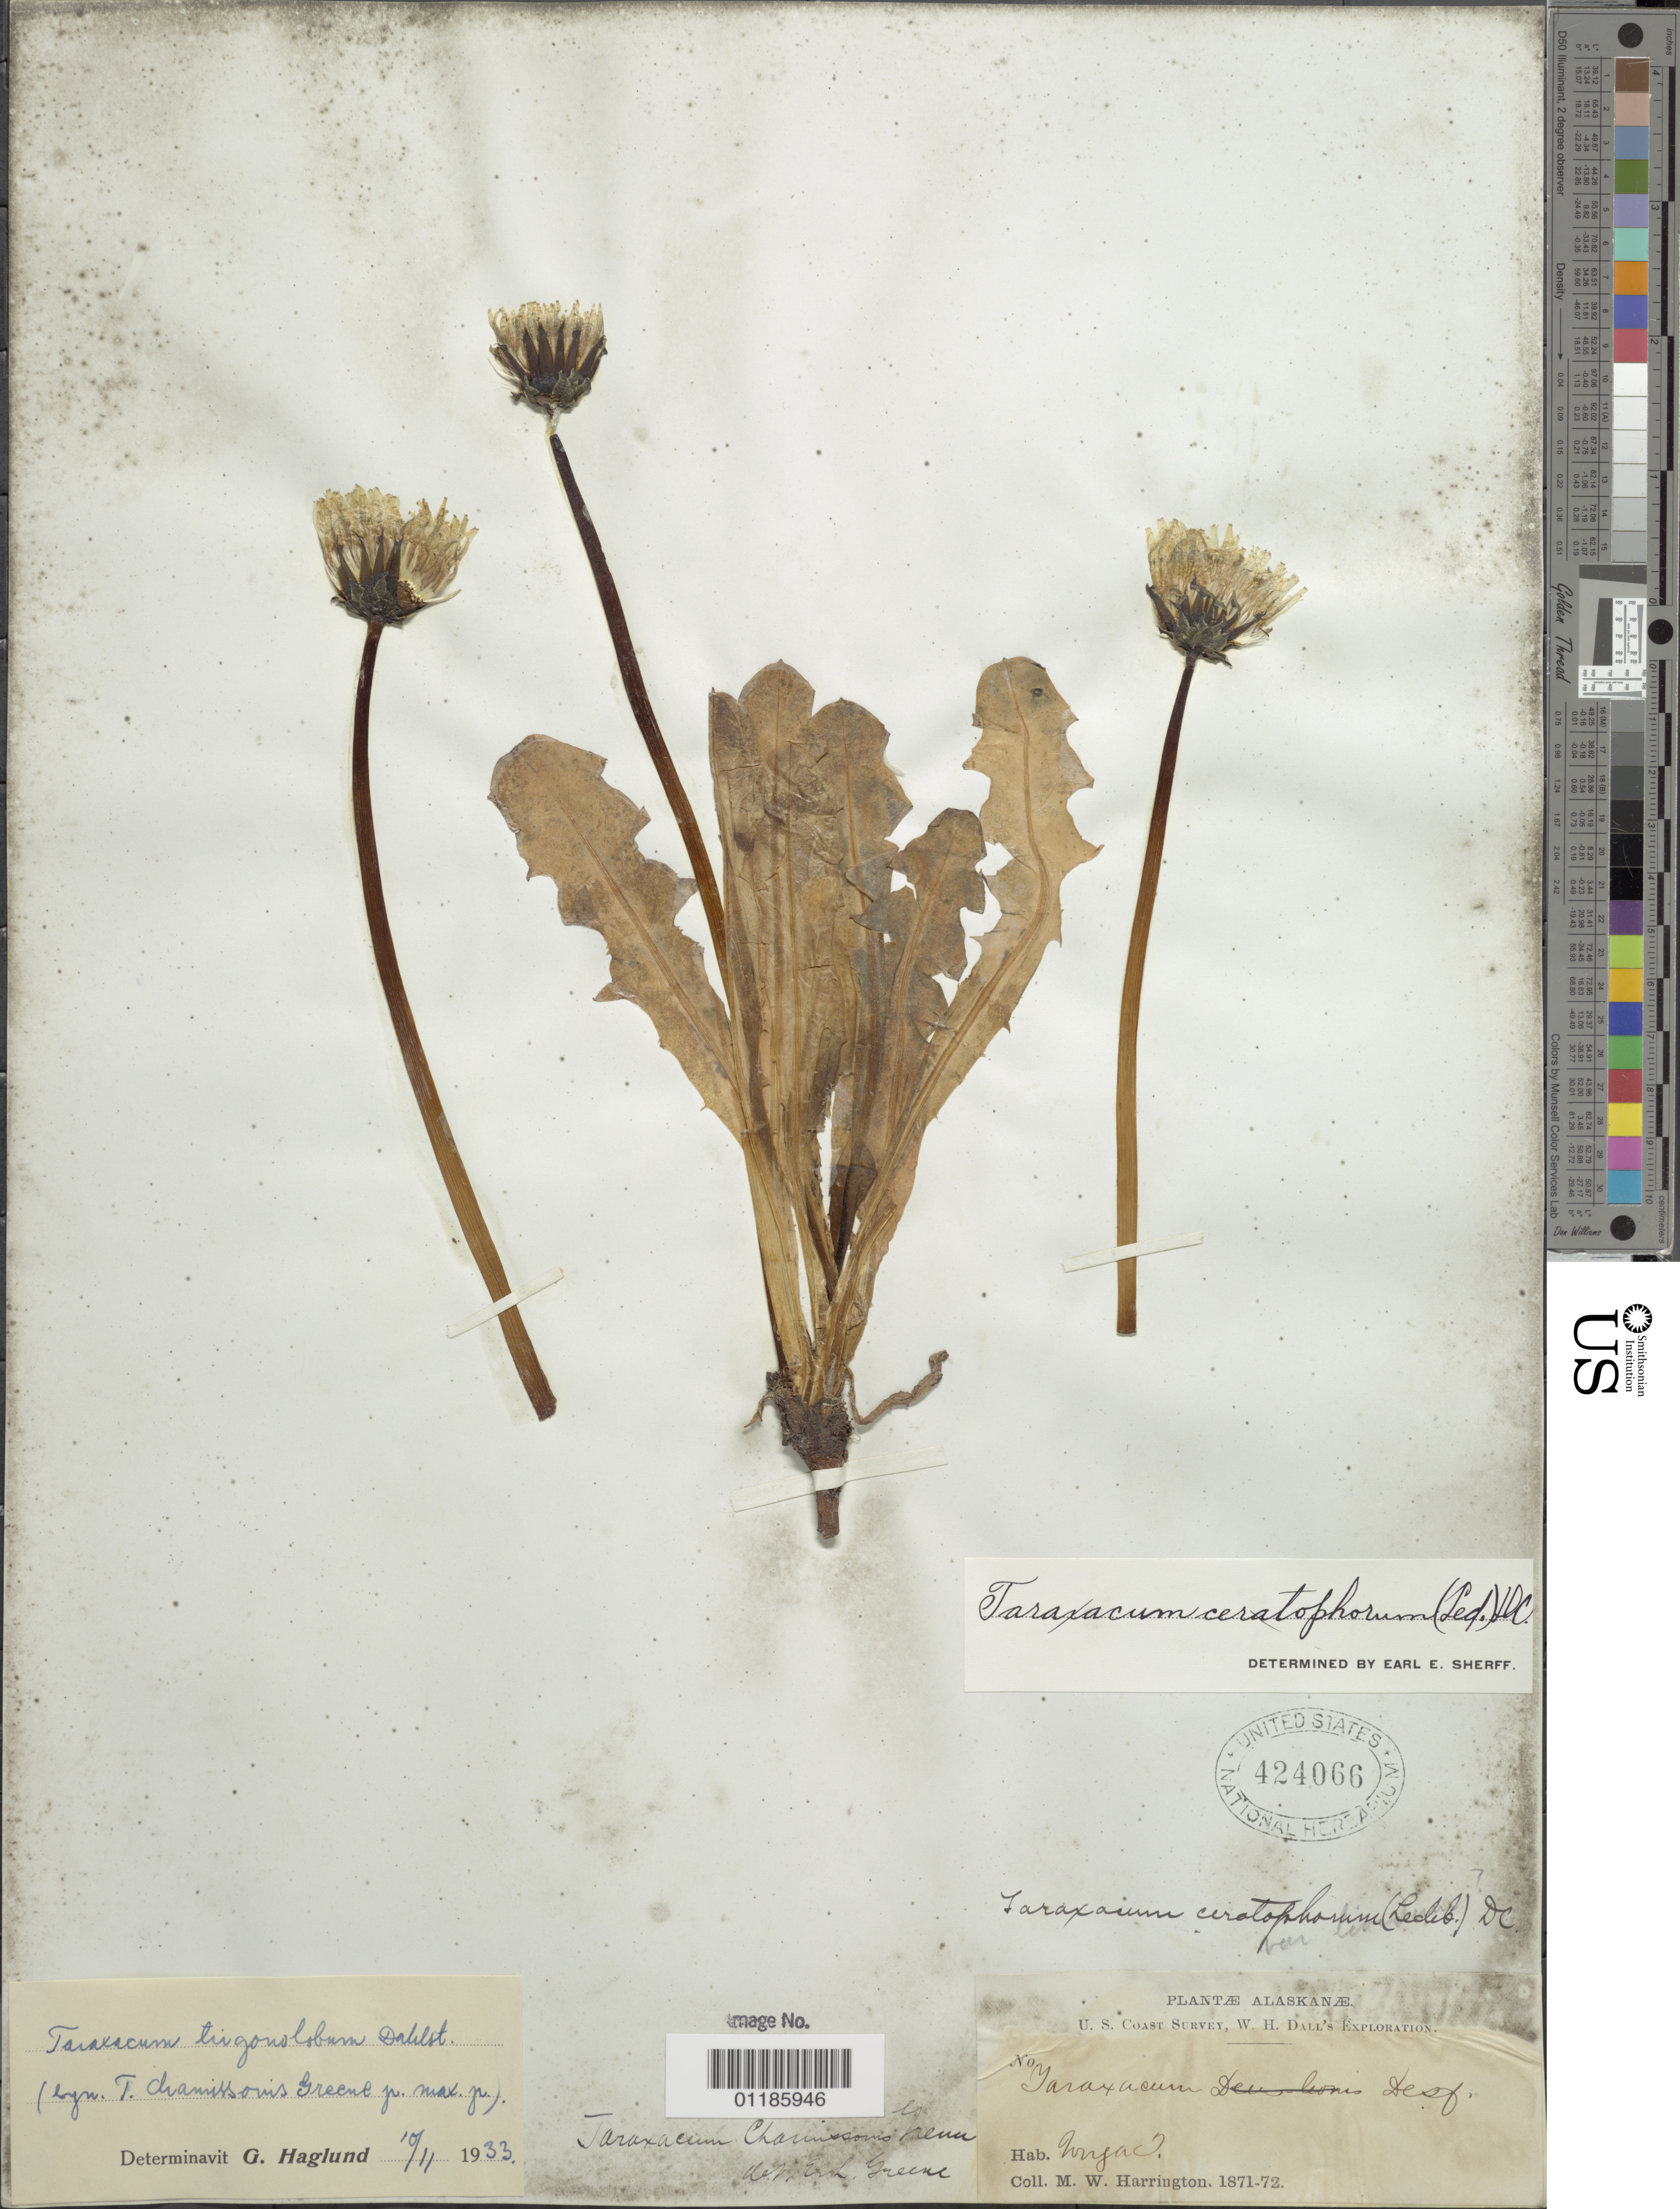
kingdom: Plantae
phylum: Tracheophyta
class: Magnoliopsida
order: Asterales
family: Asteraceae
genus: Taraxacum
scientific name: Taraxacum trigonolobum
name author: Dahlst.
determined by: Haglund, G.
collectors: M. W. Harrington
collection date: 1871/1872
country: United States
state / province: Alaska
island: Unga Island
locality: Unga Island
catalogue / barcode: US 424066